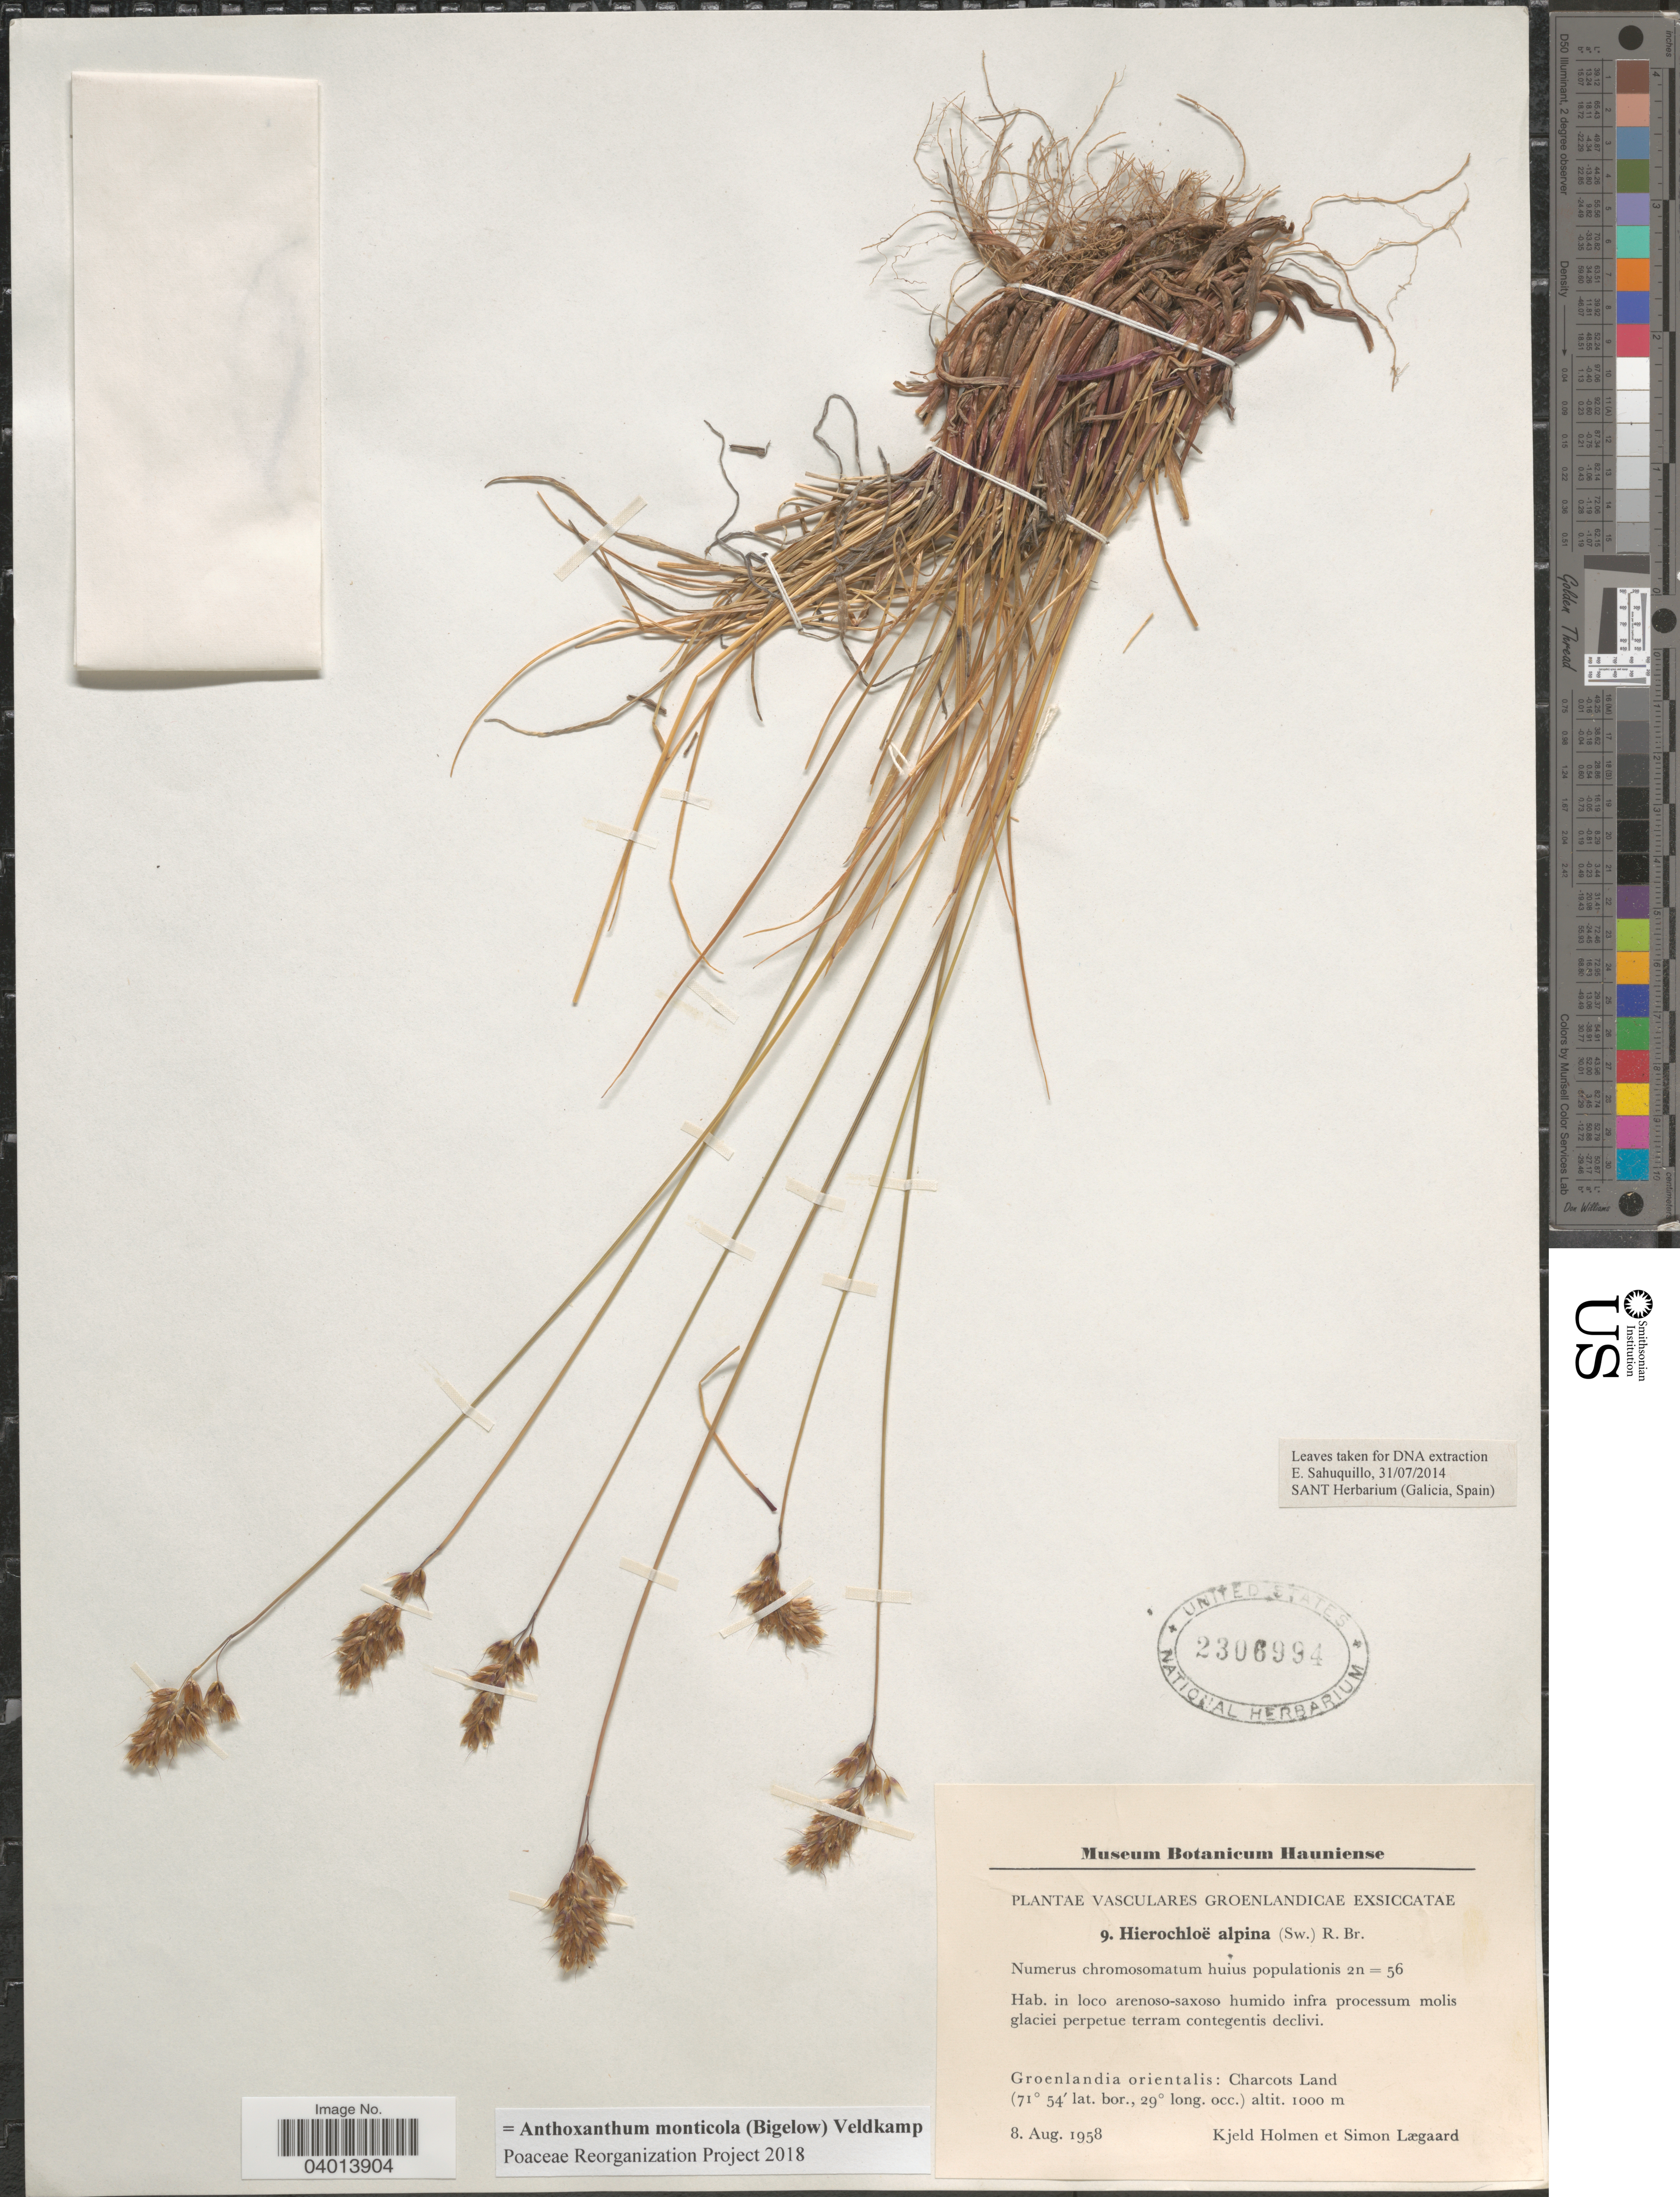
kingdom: Plantae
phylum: Tracheophyta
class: Liliopsida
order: Poales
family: Poaceae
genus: Anthoxanthum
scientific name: Anthoxanthum monticola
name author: (Bigelow) Veldkamp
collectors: K. A. Holmen & S. Lægaard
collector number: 9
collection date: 1958-08-08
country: Greenland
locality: Vasculares Groenlandicae. In loco arenoso-saxoso humido infra processum molis glaciei perpetue terram contegentis declivi. Groenlandia orientalis: Charcots Land.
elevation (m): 1000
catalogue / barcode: US 2306994